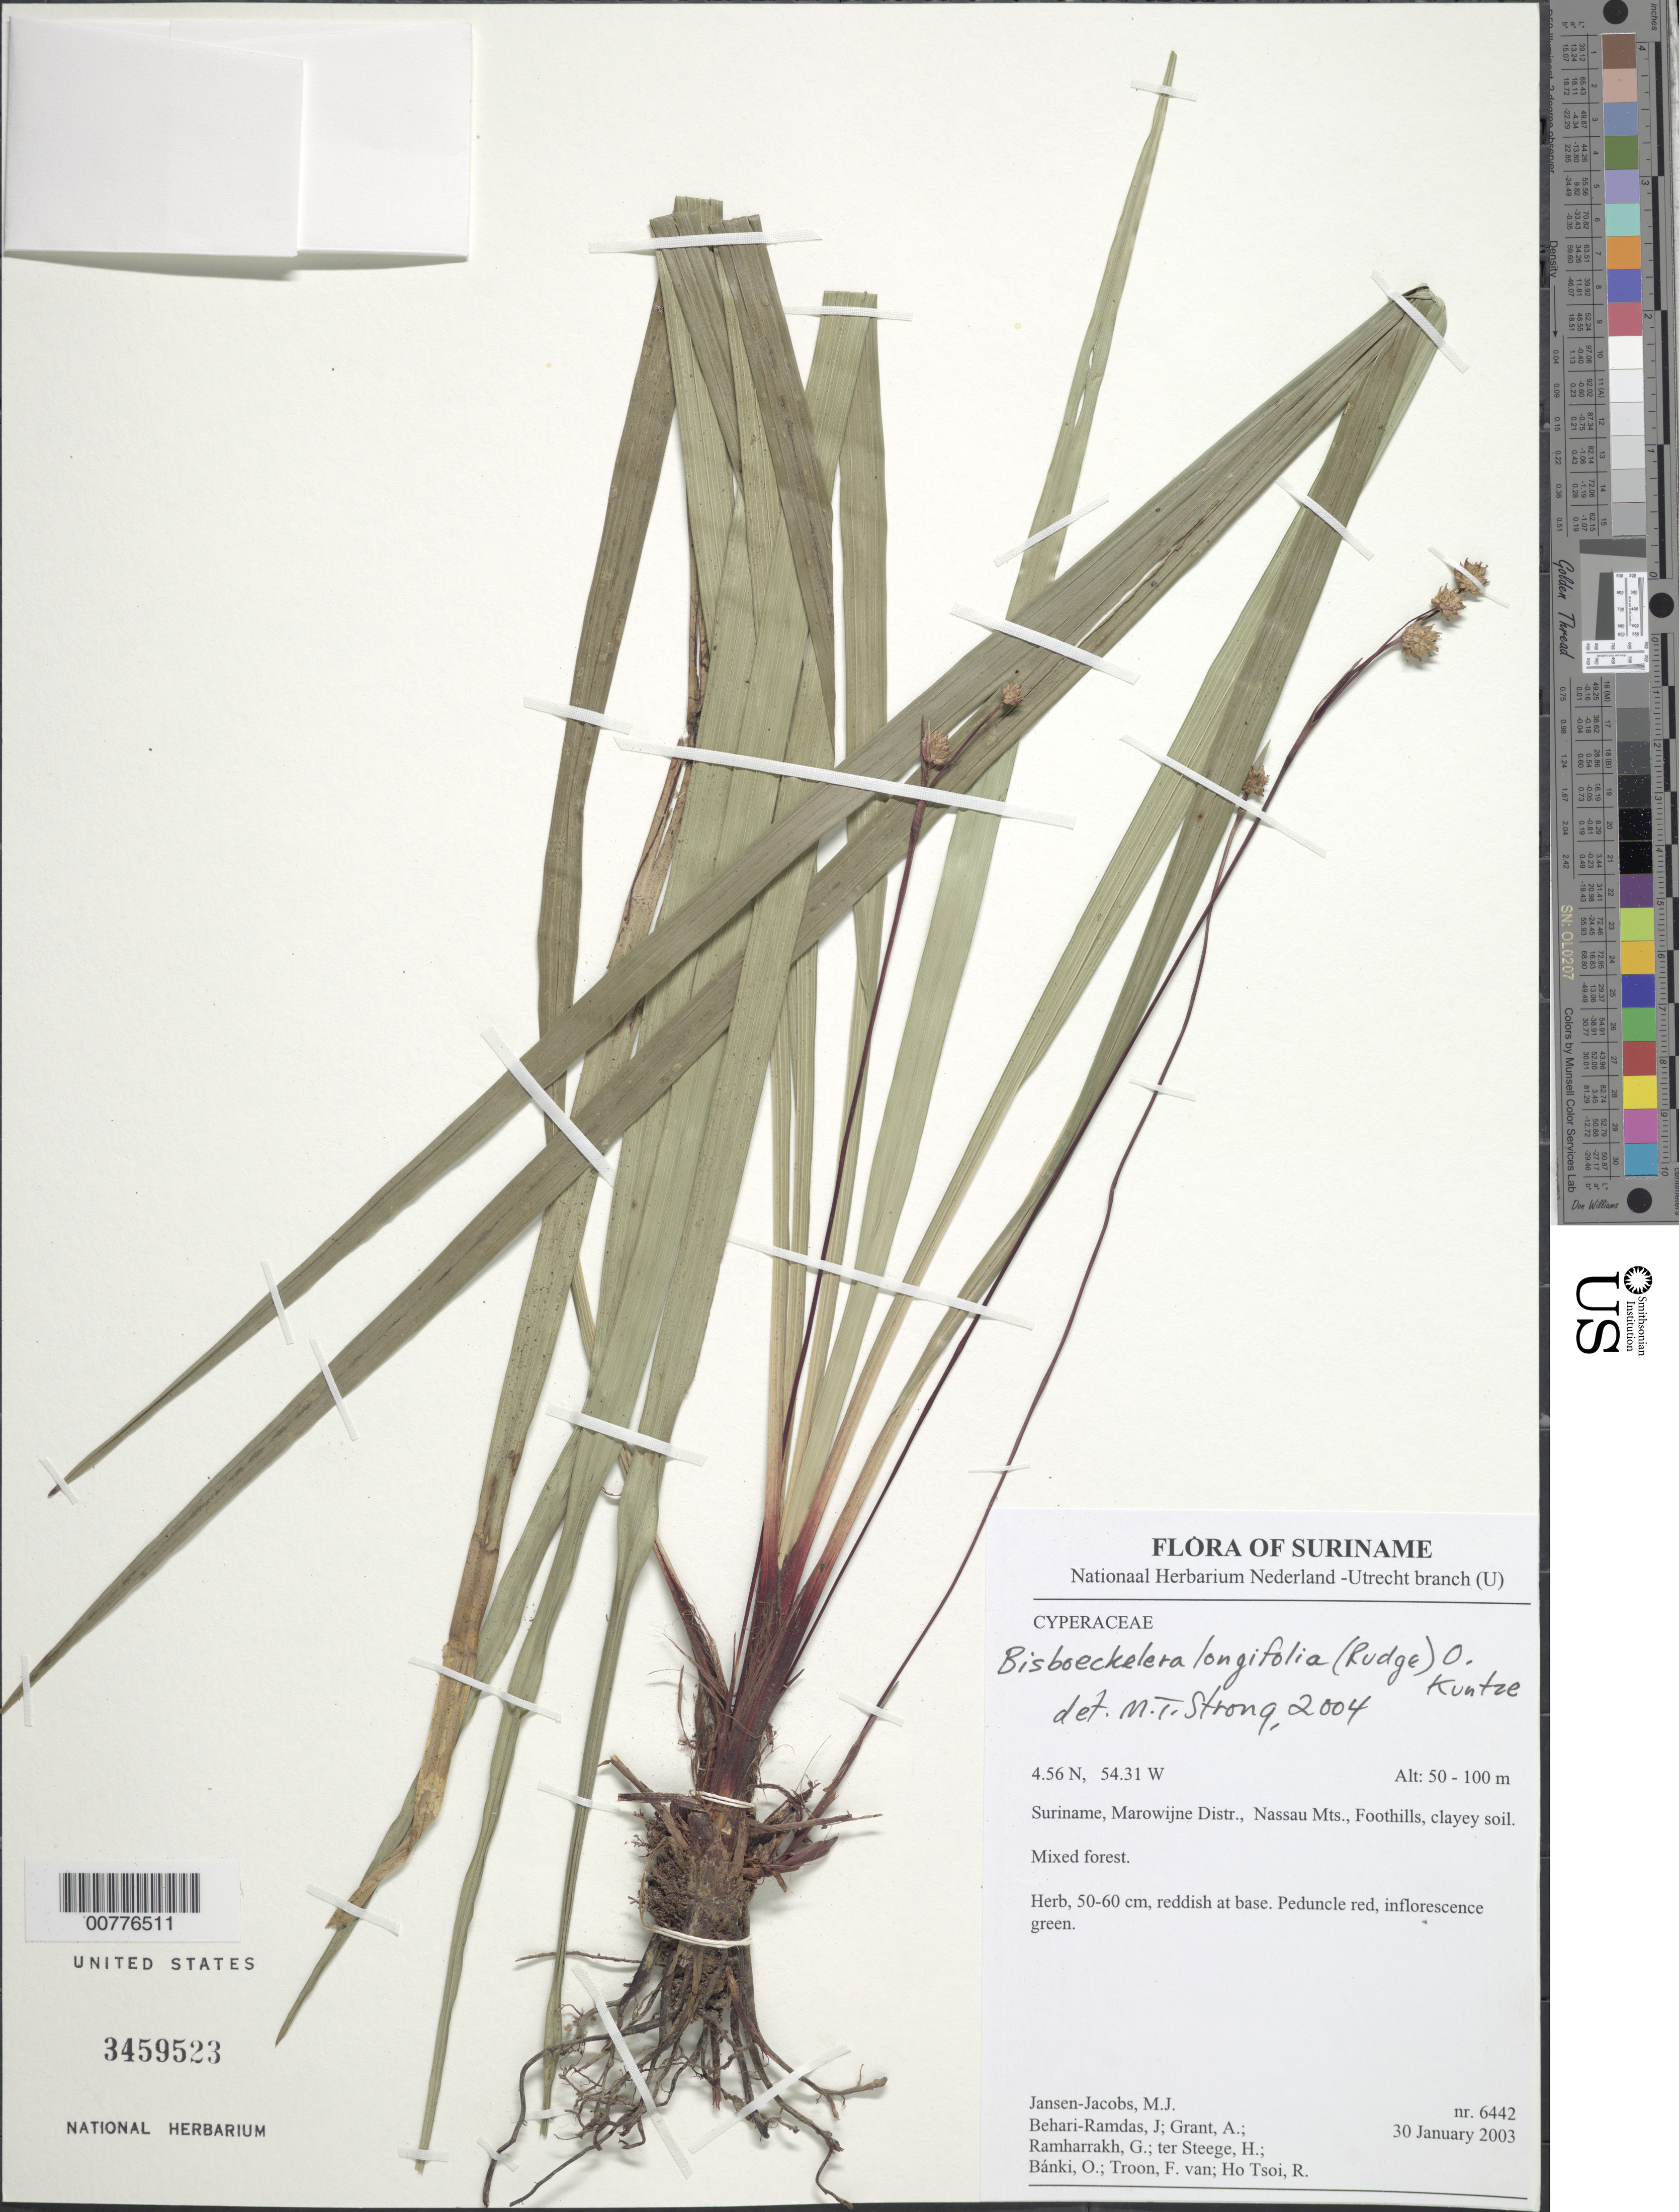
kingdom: Plantae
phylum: Tracheophyta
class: Liliopsida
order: Poales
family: Cyperaceae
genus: Bisboeckelera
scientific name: Bisboeckelera longifolia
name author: (Rudge) Kuntze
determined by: Strong, M. T., (US), Smithsonian Institution - National Museum of Natural History (UNITED STATES)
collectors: M. J. Jansen-Jacobs, J. Behari-Ramdas, A. Grant, G. Ramharrakh, H. ter Steege, O. Bánki, F. Van Troon & R. Ho Tsoi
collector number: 6442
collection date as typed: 30-Jan-03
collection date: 2003-01-30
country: Suriname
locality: Morowijne Dist; Nassau Mts, foothills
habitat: Clayey soil; mixed forest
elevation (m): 50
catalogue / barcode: US 3459523